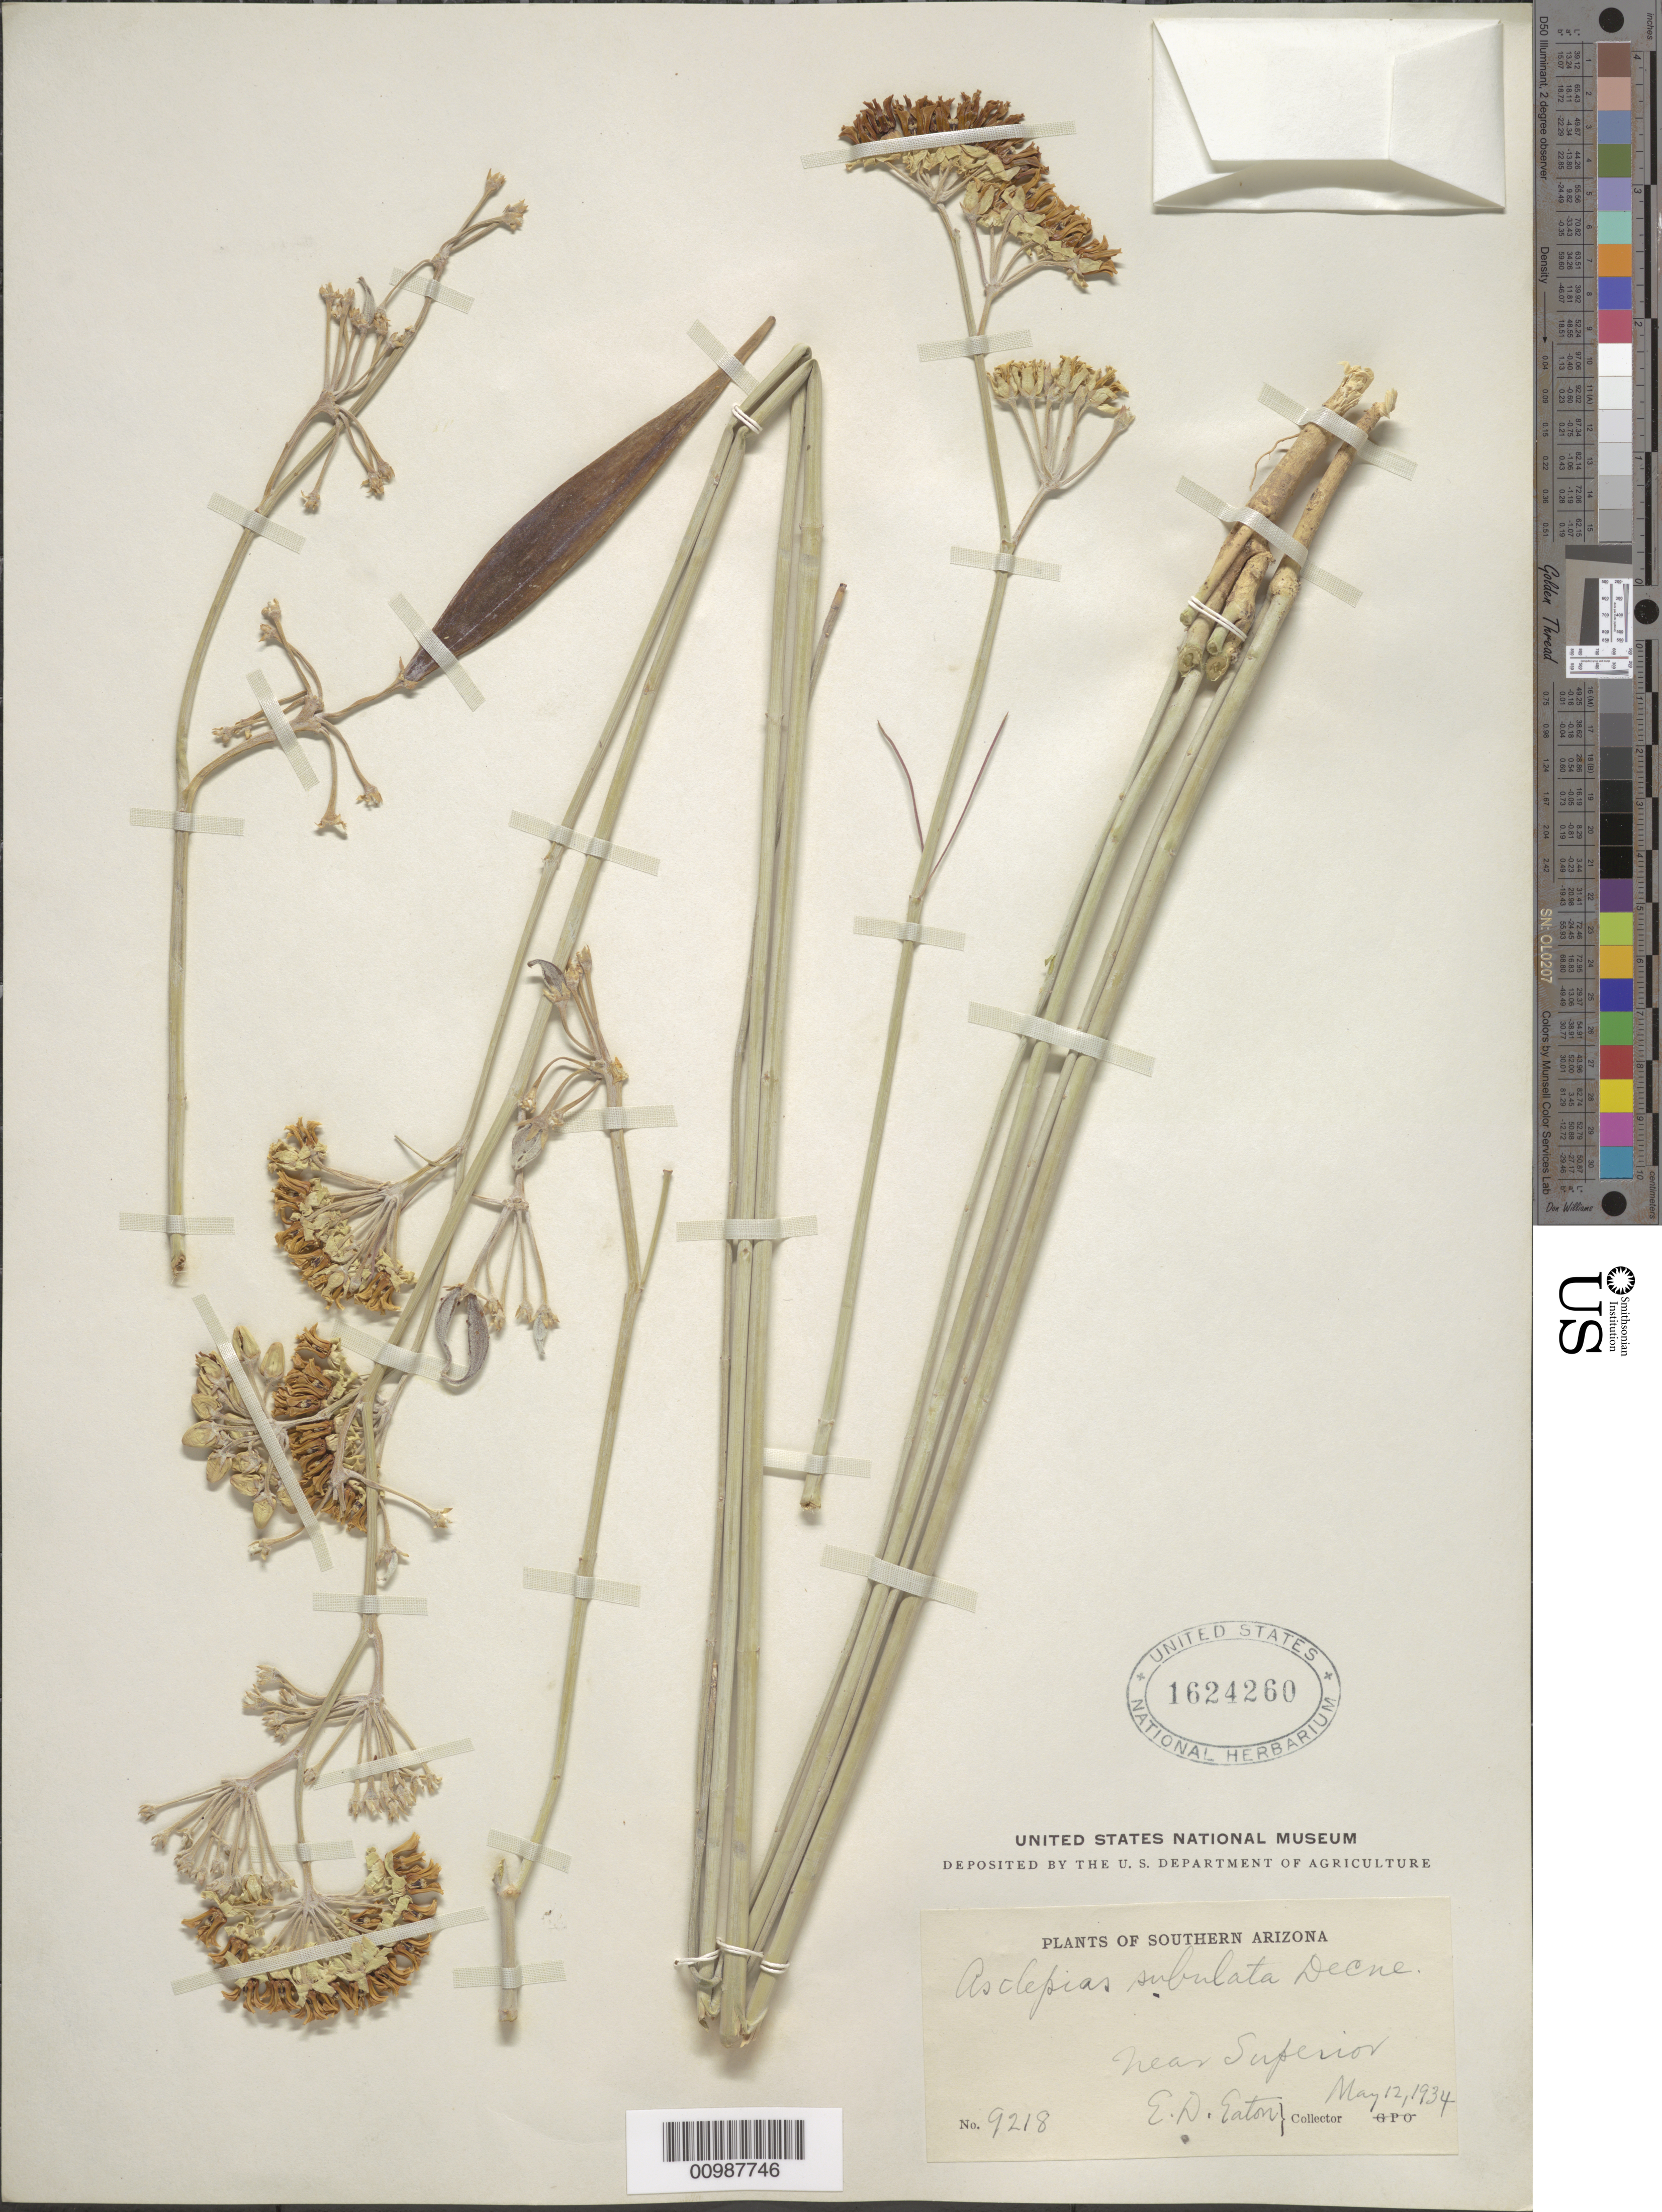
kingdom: Plantae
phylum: Tracheophyta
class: Magnoliopsida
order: Gentianales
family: Apocynaceae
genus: Asclepias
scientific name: Asclepias subulata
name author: Decne.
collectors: -- Eaton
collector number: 9218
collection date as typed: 12 May 1934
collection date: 1934-05-12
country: United States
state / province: Arizona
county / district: Pinal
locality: Near Superior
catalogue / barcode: US 1624260